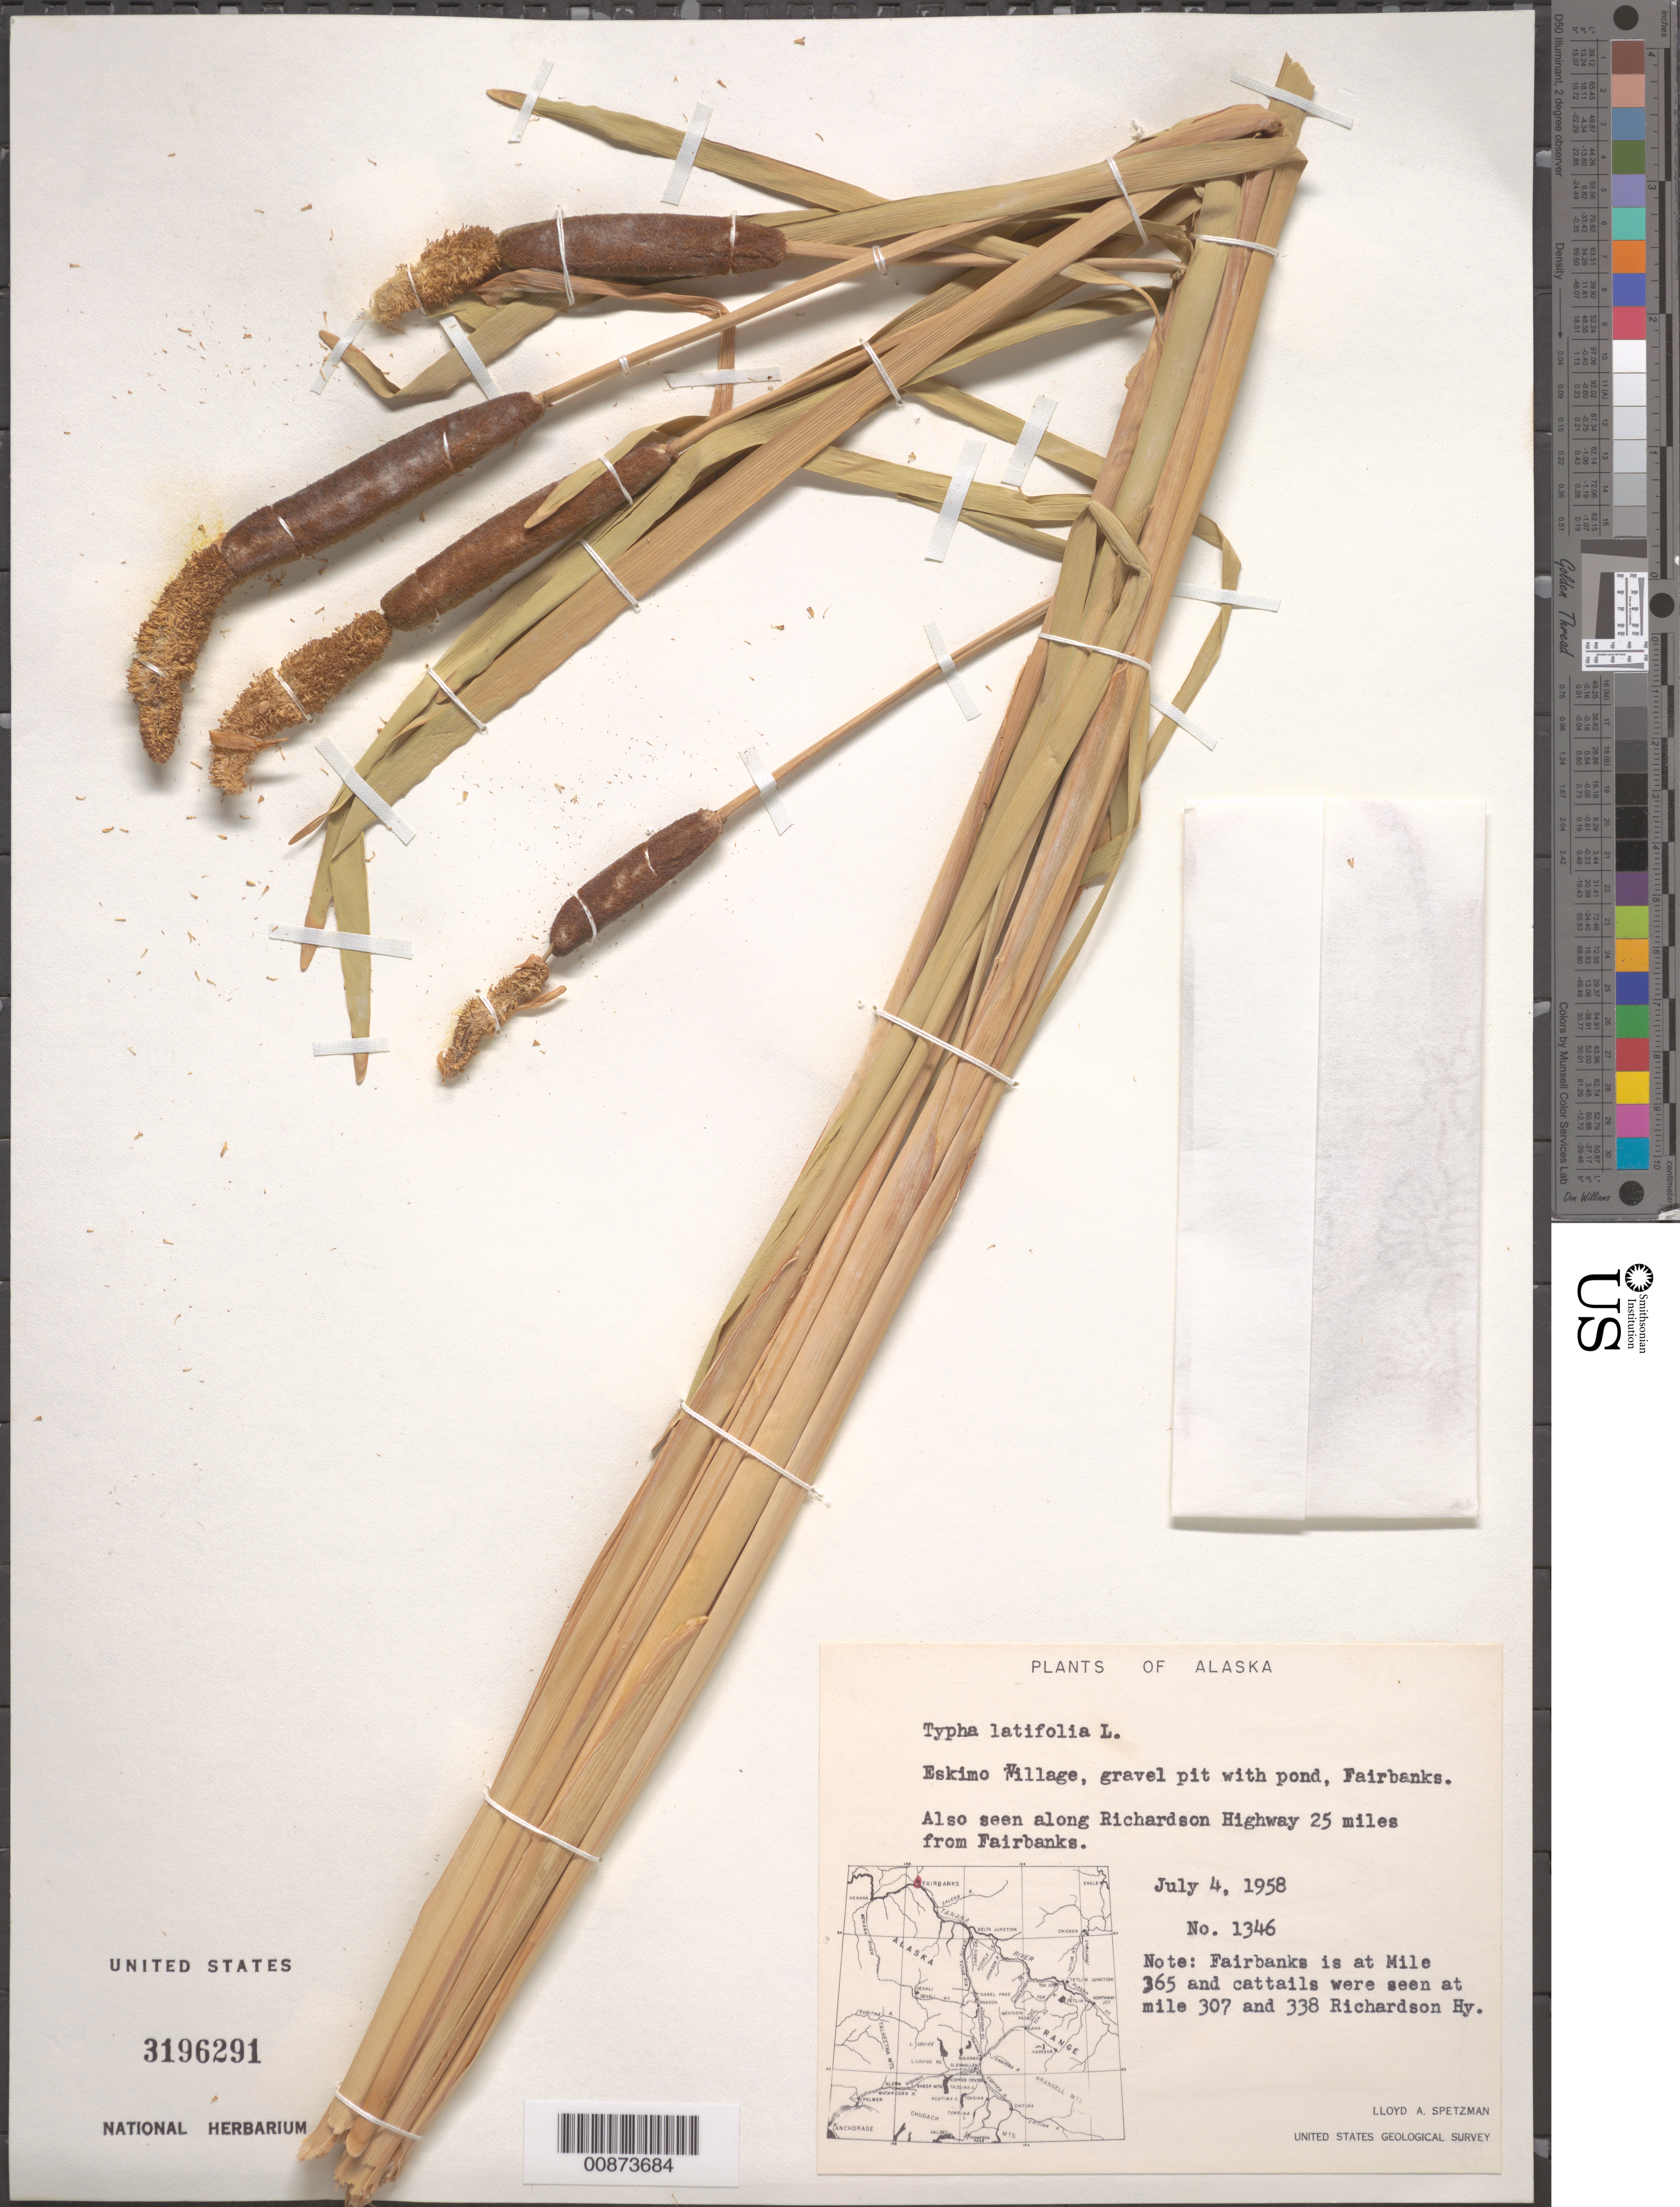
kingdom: Plantae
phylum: Tracheophyta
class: Liliopsida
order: Poales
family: Typhaceae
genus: Typha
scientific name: Typha latifolia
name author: L.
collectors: L. Spetzman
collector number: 1346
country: United States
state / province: Alaska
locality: Along Richardson Highway 25 miles from Fairbanks.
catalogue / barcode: US 3196291